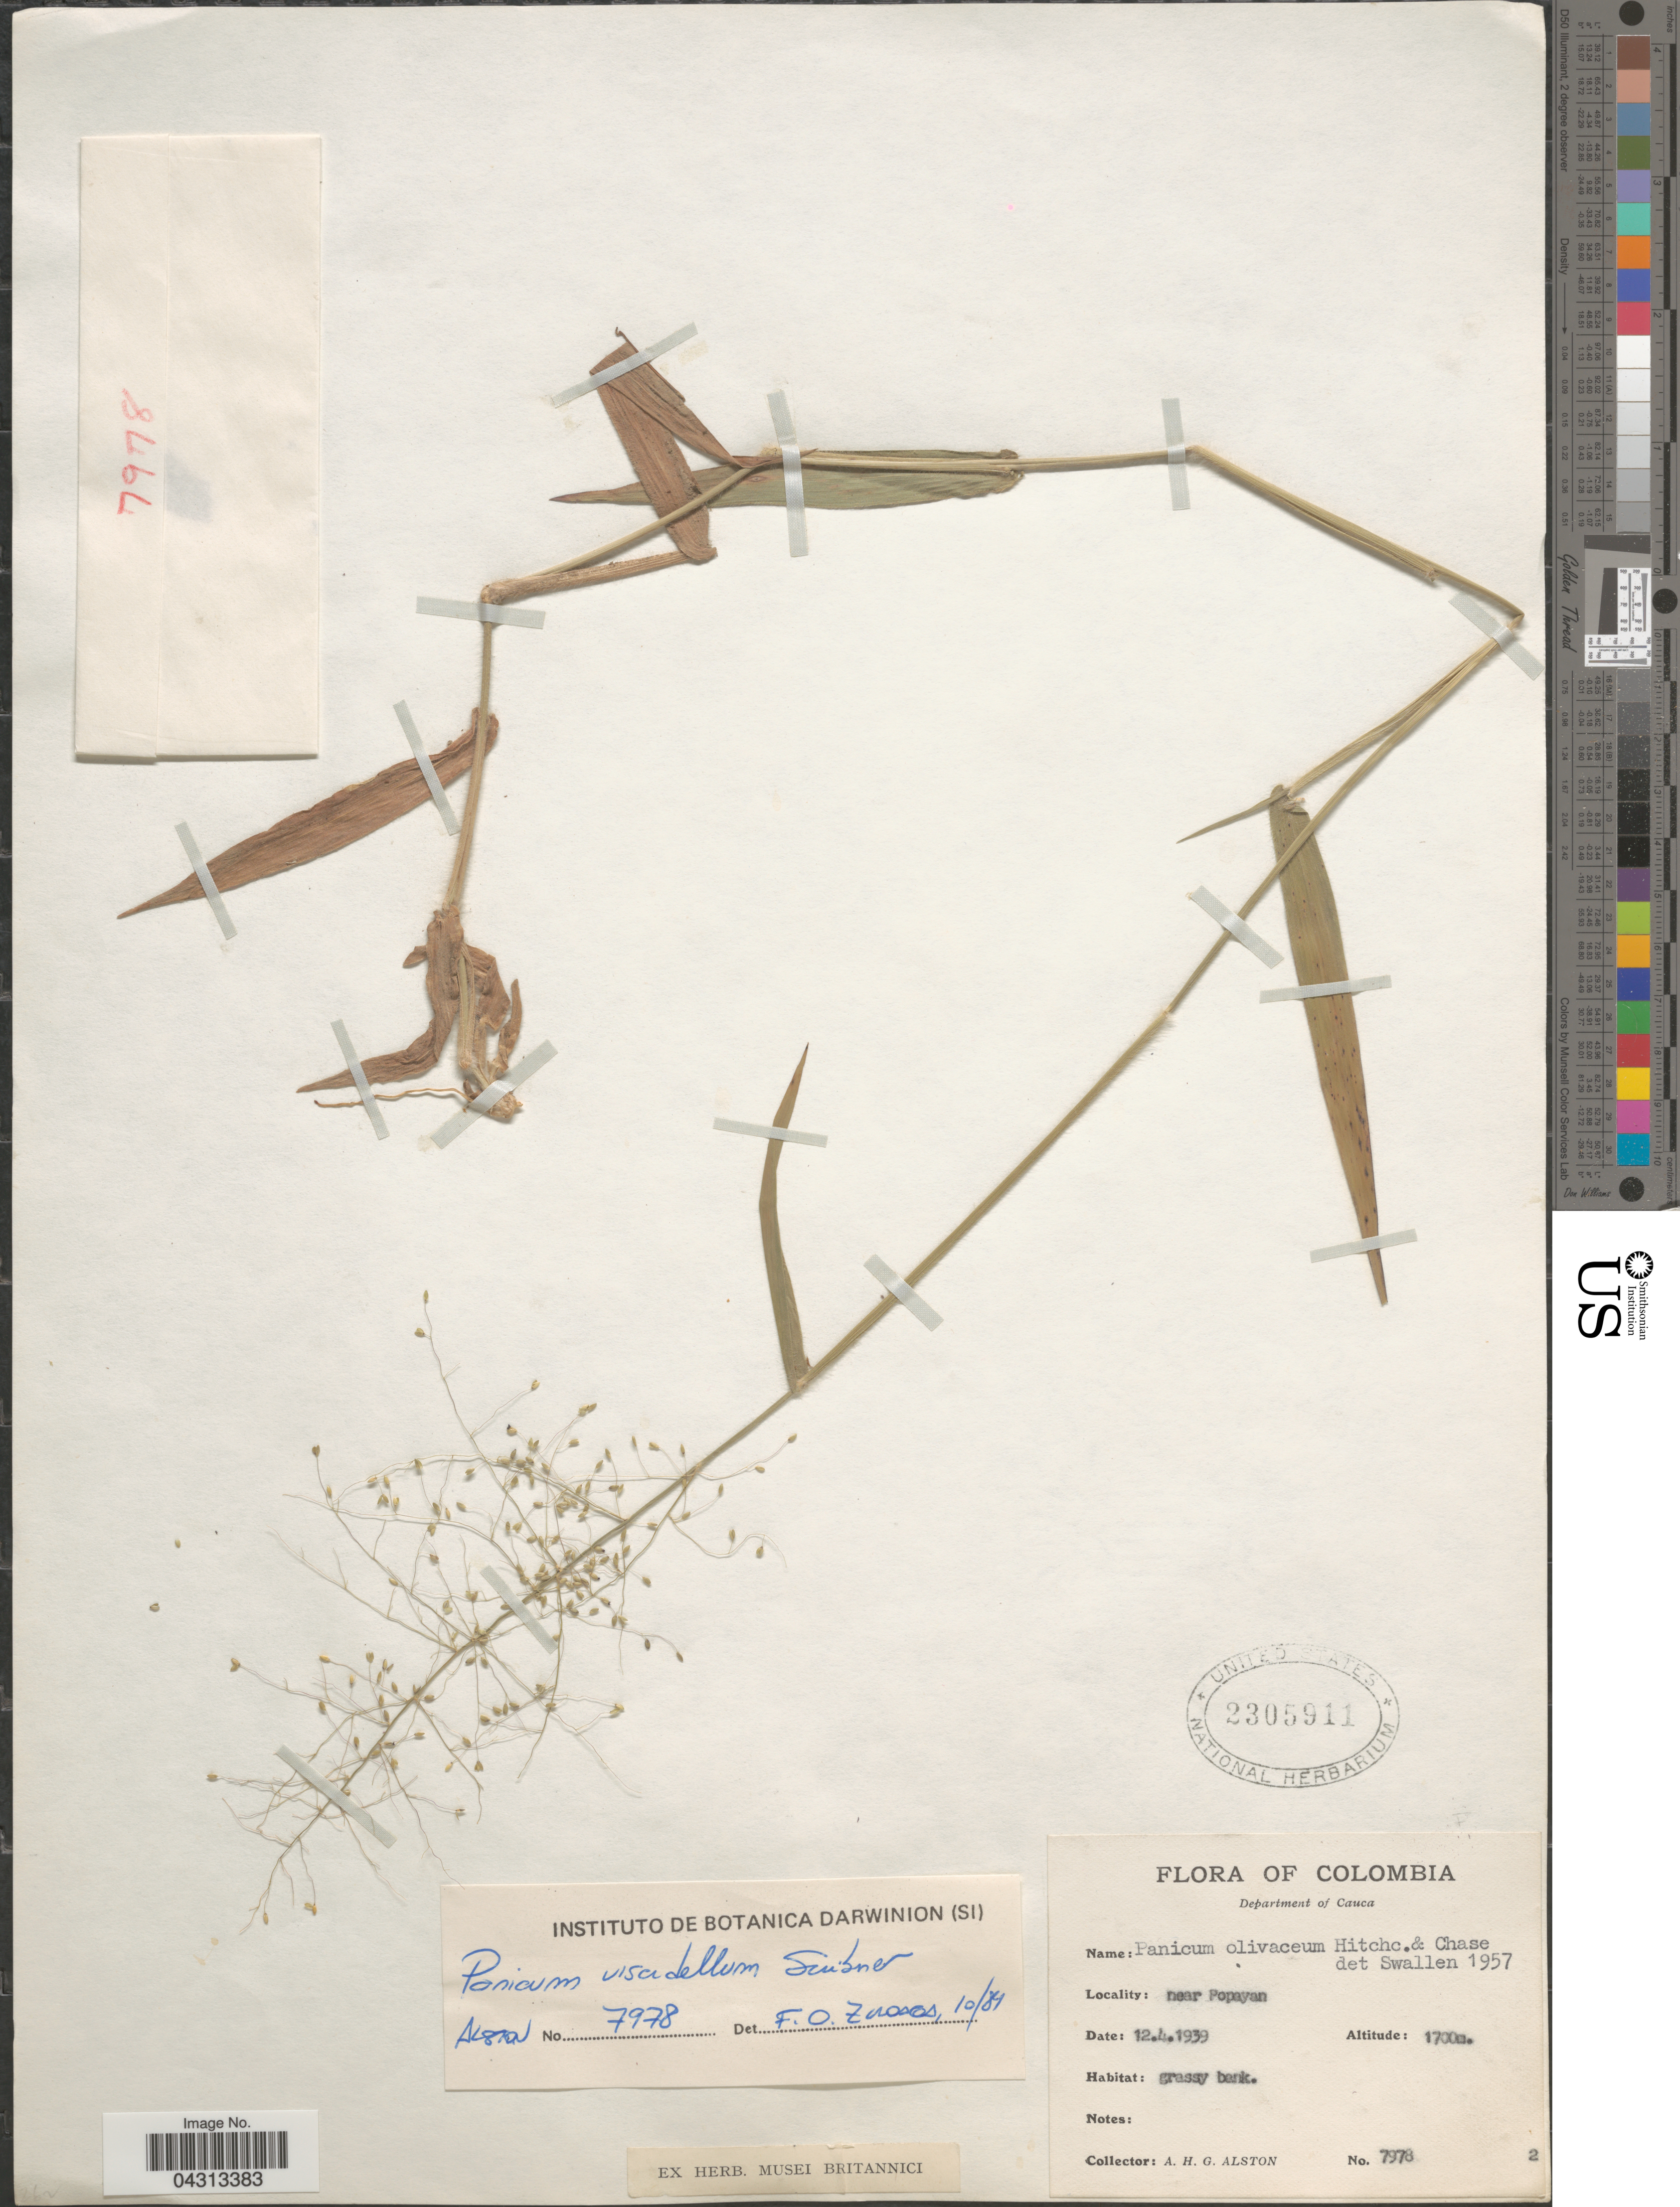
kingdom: Plantae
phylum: Tracheophyta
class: Liliopsida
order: Poales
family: Poaceae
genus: Dichanthelium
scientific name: Dichanthelium viscidellum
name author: (Scribn.) Gould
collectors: A. H. Alston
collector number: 7978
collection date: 1939-04-12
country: Colombia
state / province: Cauca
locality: Department of Cauca. Near Popayan.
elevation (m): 1700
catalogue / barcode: US 2305911